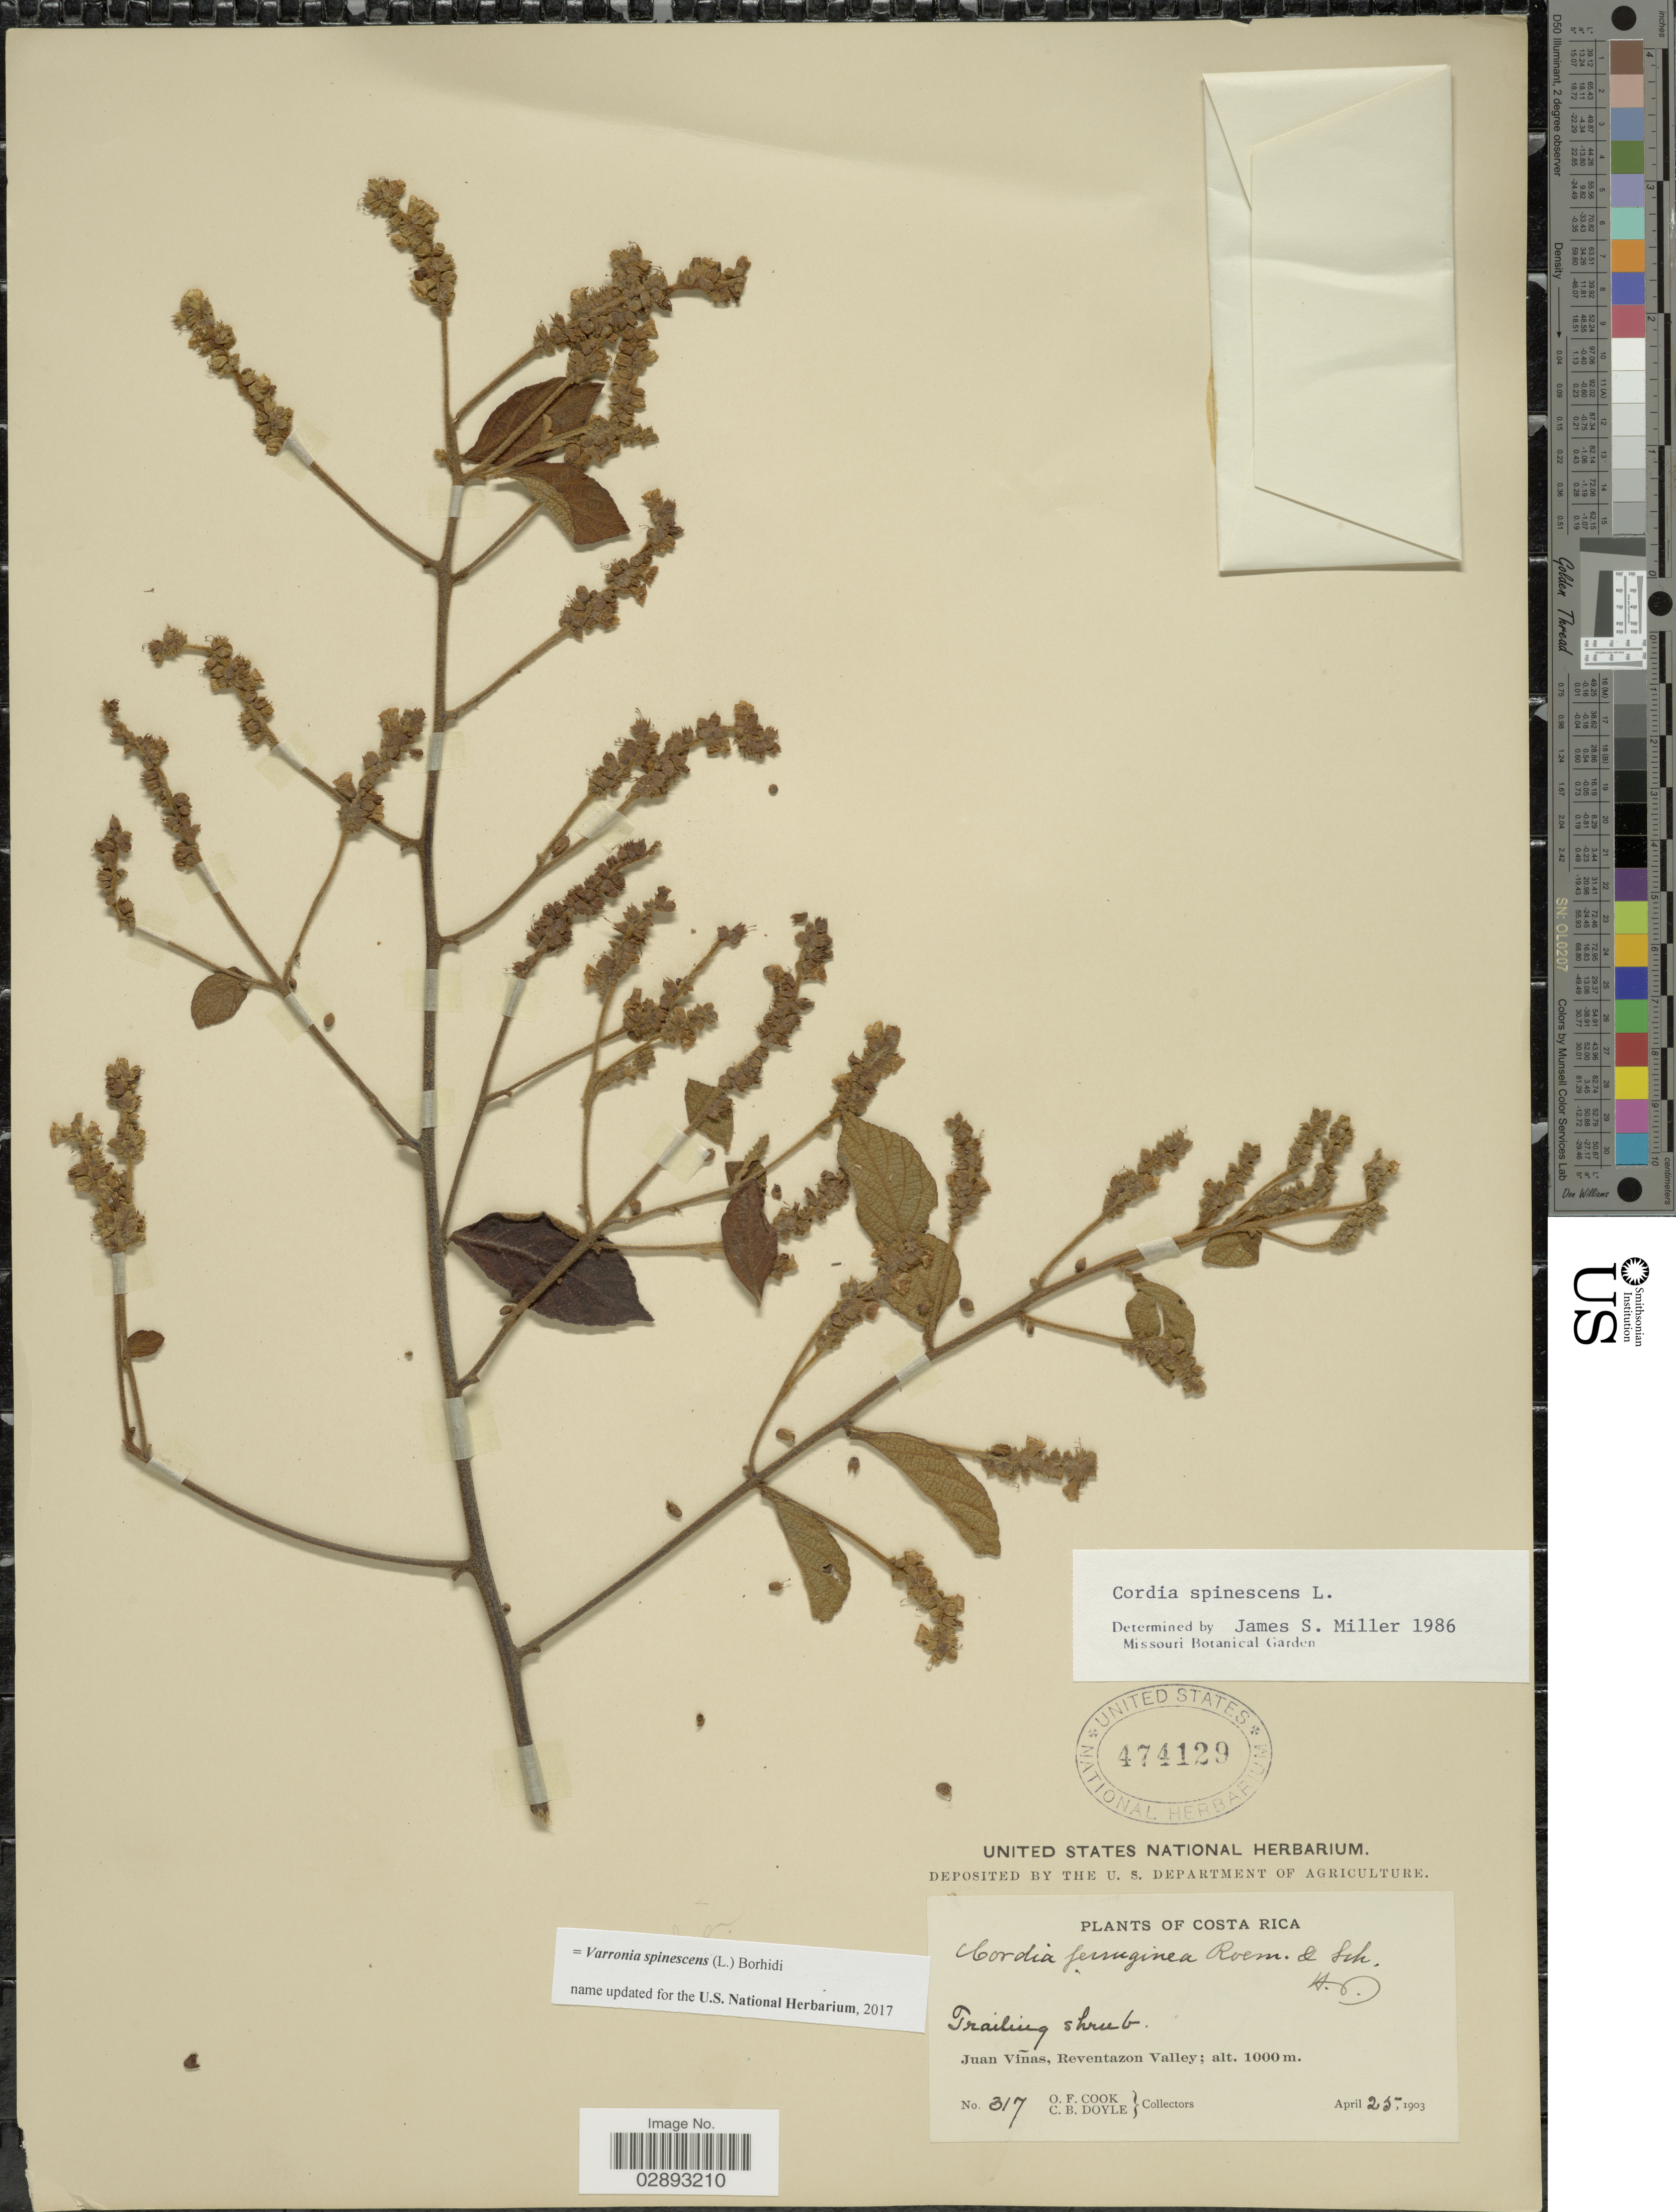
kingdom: Plantae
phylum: Tracheophyta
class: Magnoliopsida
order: Boraginales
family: Cordiaceae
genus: Varronia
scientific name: Varronia spinescens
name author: (L.) Borhidi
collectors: O. F. Cook & C. Doyle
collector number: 317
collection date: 1903-04-25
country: Costa Rica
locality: Juan Viñas, Reventazon Valley.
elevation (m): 1000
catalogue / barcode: US 474129